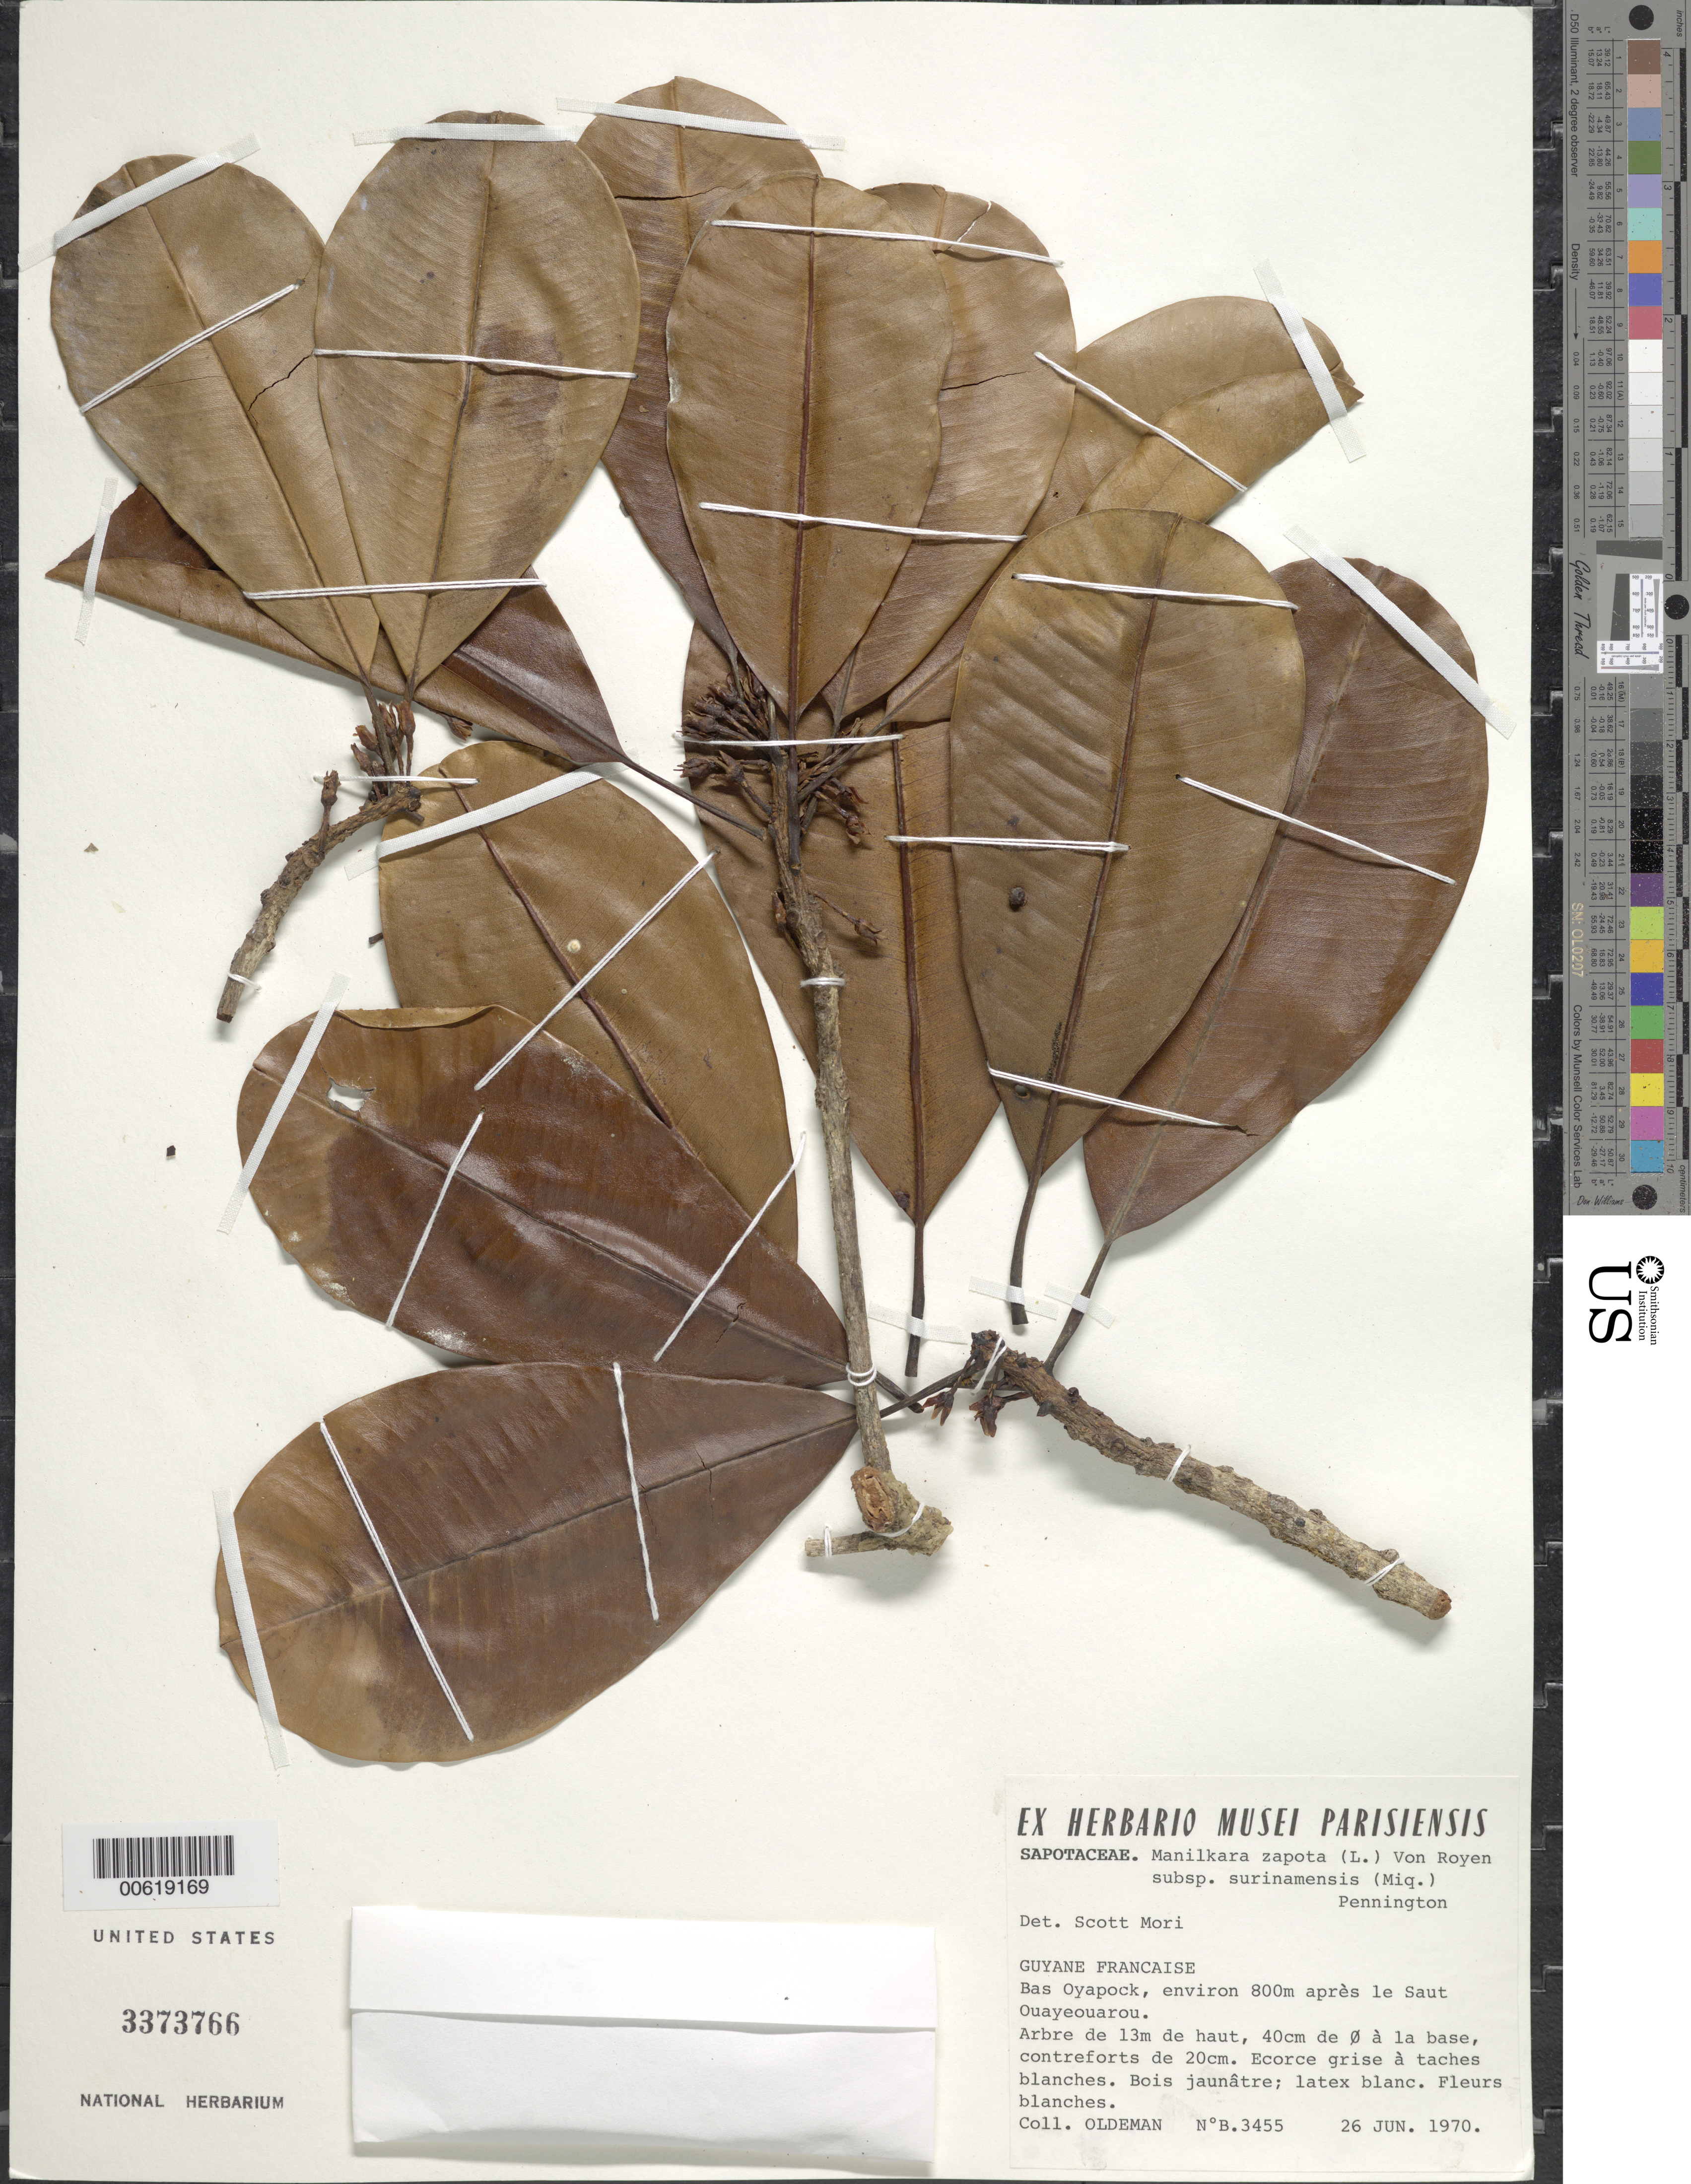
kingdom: Plantae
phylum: Tracheophyta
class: Magnoliopsida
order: Ericales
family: Sapotaceae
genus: Manilkara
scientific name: Manilkara zapota subsp. surinamensis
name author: (Miq.) T.D. Penn.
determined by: Mori, Scott A.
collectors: R. Oldeman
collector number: B 3455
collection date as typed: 26-Jun-70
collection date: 1970-06-26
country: French Guiana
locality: Bas Oyapock, environ 800 m apres le Saut Ouayeouarou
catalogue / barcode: US 3373766